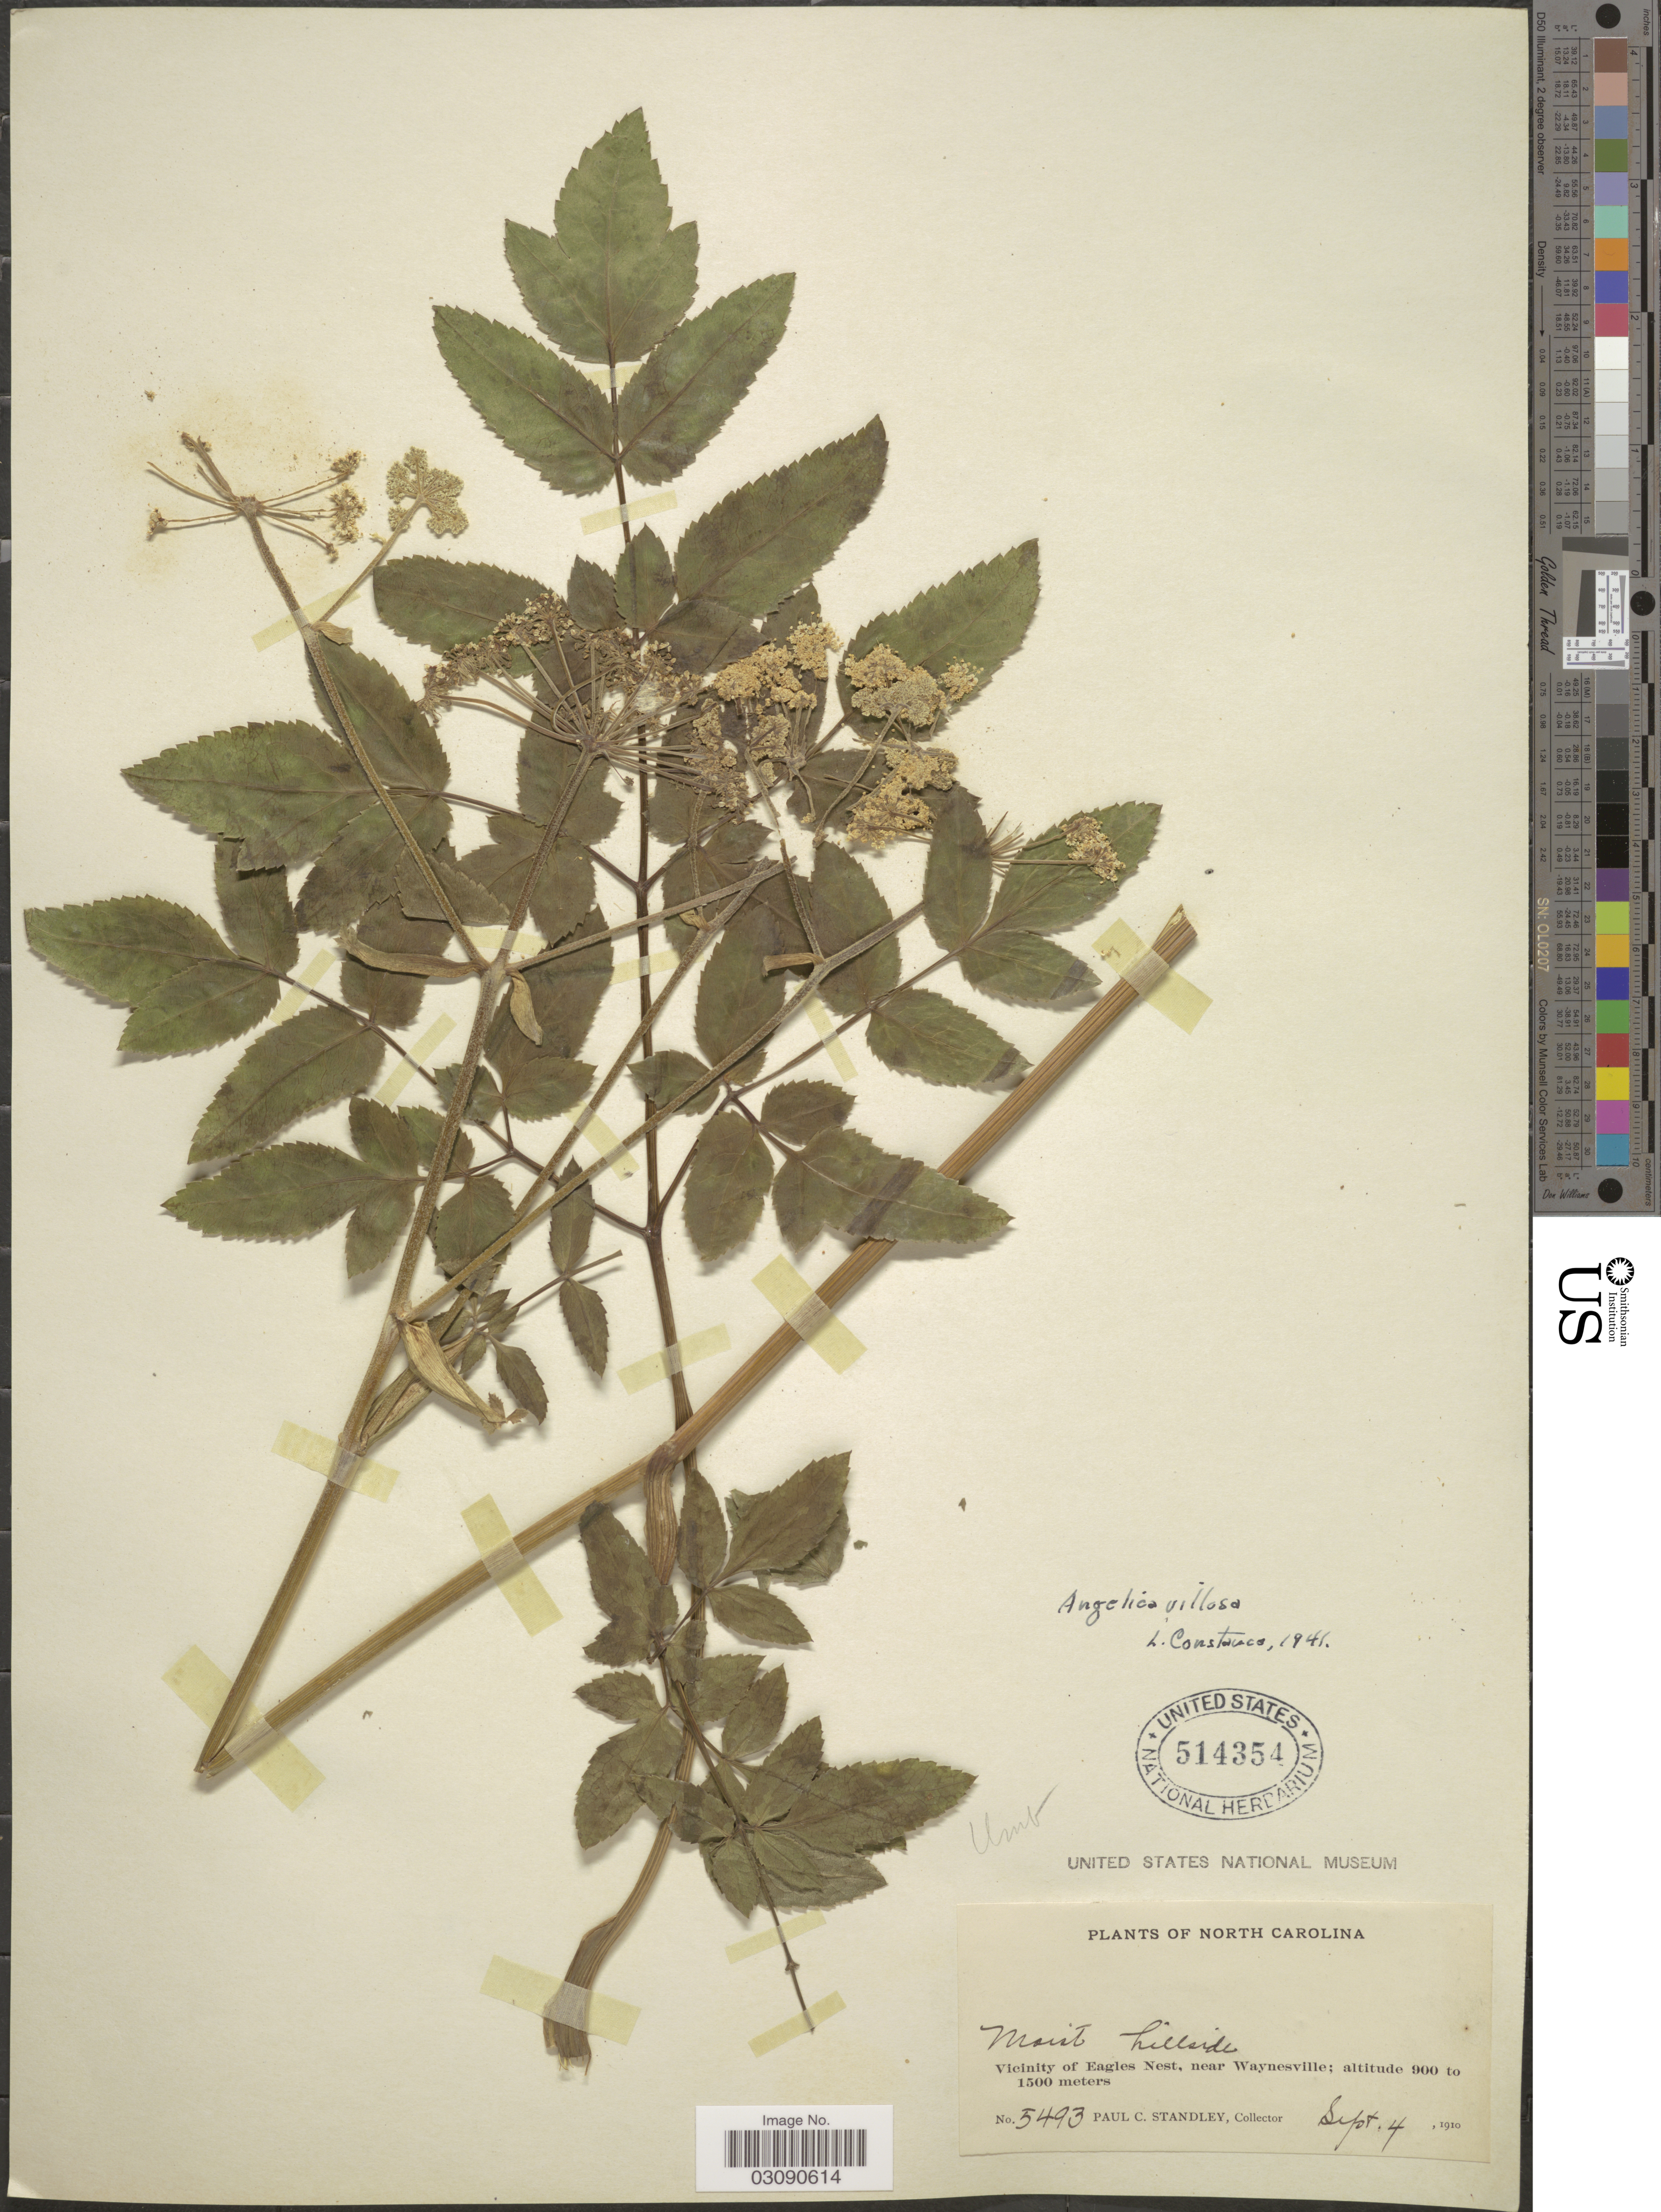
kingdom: Plantae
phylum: Tracheophyta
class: Magnoliopsida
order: Apiales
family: Apiaceae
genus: Angelica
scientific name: Angelica venenosa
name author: (Greenway) Fernald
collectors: P. C. Standley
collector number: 5493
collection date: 1910-09-04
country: United States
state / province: North Carolina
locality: Vicinity of Eagles Nest, near Waynesville.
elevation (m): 900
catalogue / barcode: US 514354